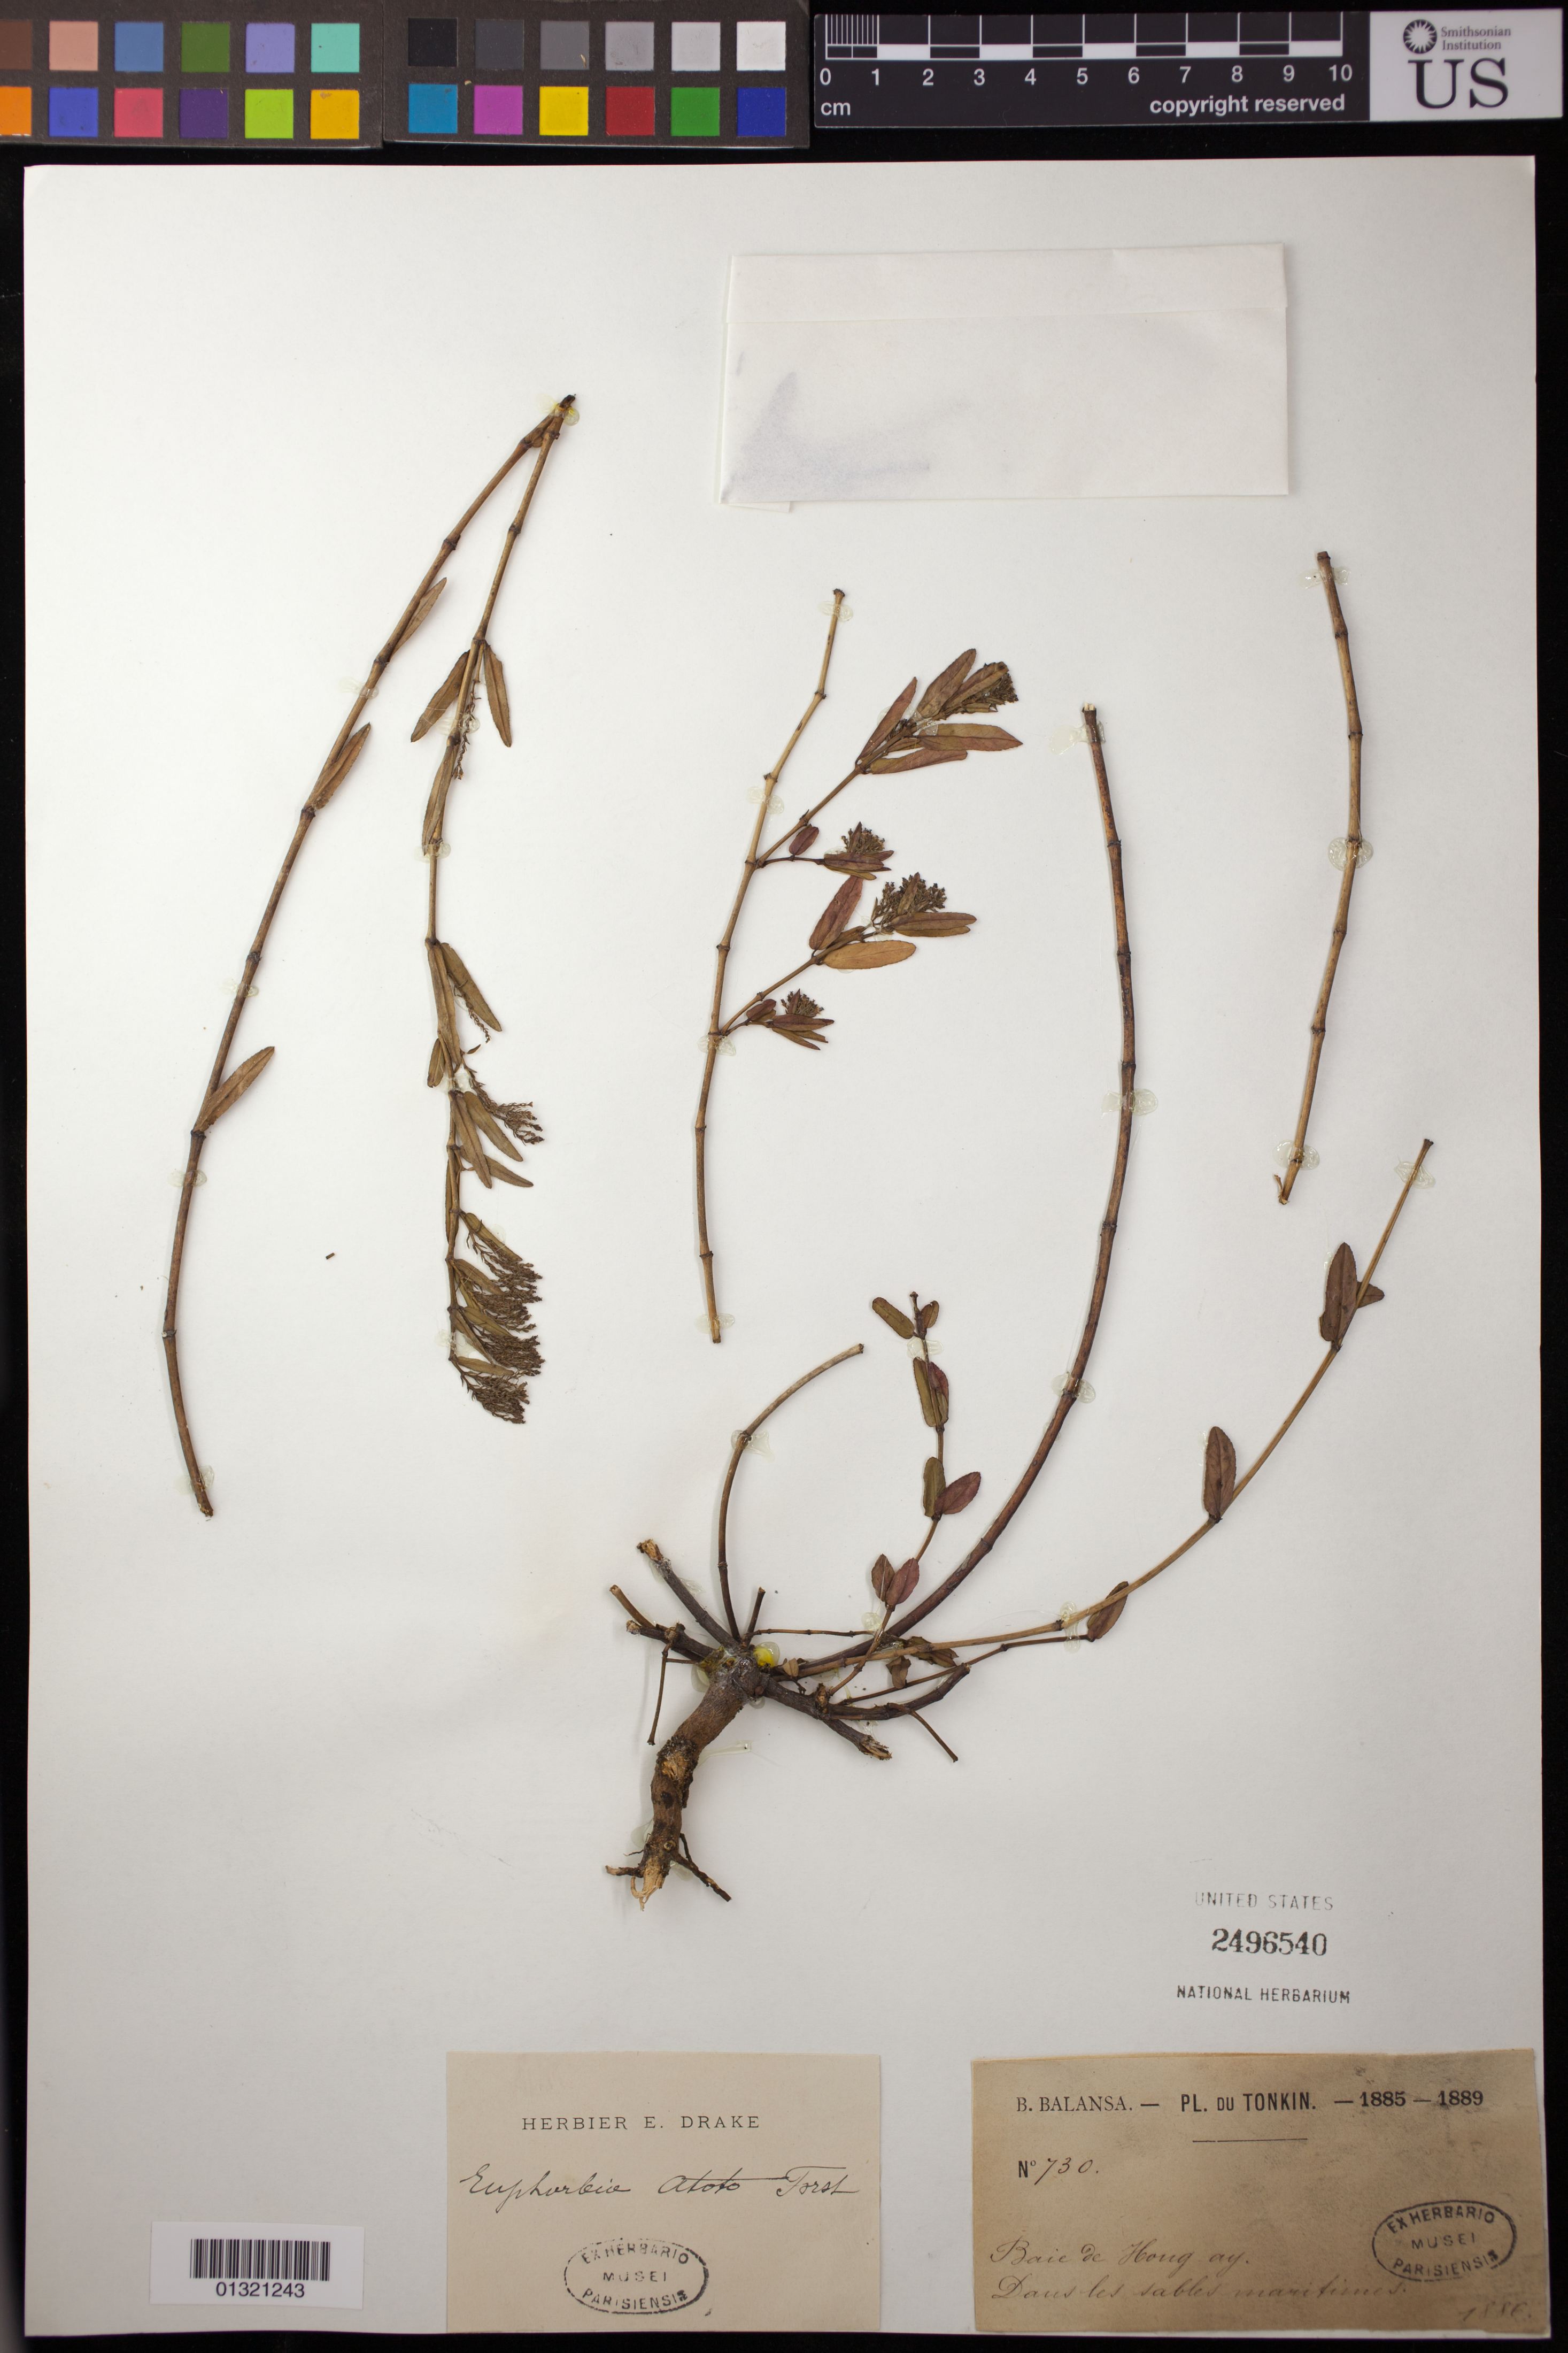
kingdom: Plantae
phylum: Tracheophyta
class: Magnoliopsida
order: Malpighiales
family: Euphorbiaceae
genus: Euphorbia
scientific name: Euphorbia sp.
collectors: B. Balansa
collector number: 730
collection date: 1886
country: Vietnam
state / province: Quảng Ninh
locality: Baie de Hong ay. [Hạ Long Bay]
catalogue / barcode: US 2496540